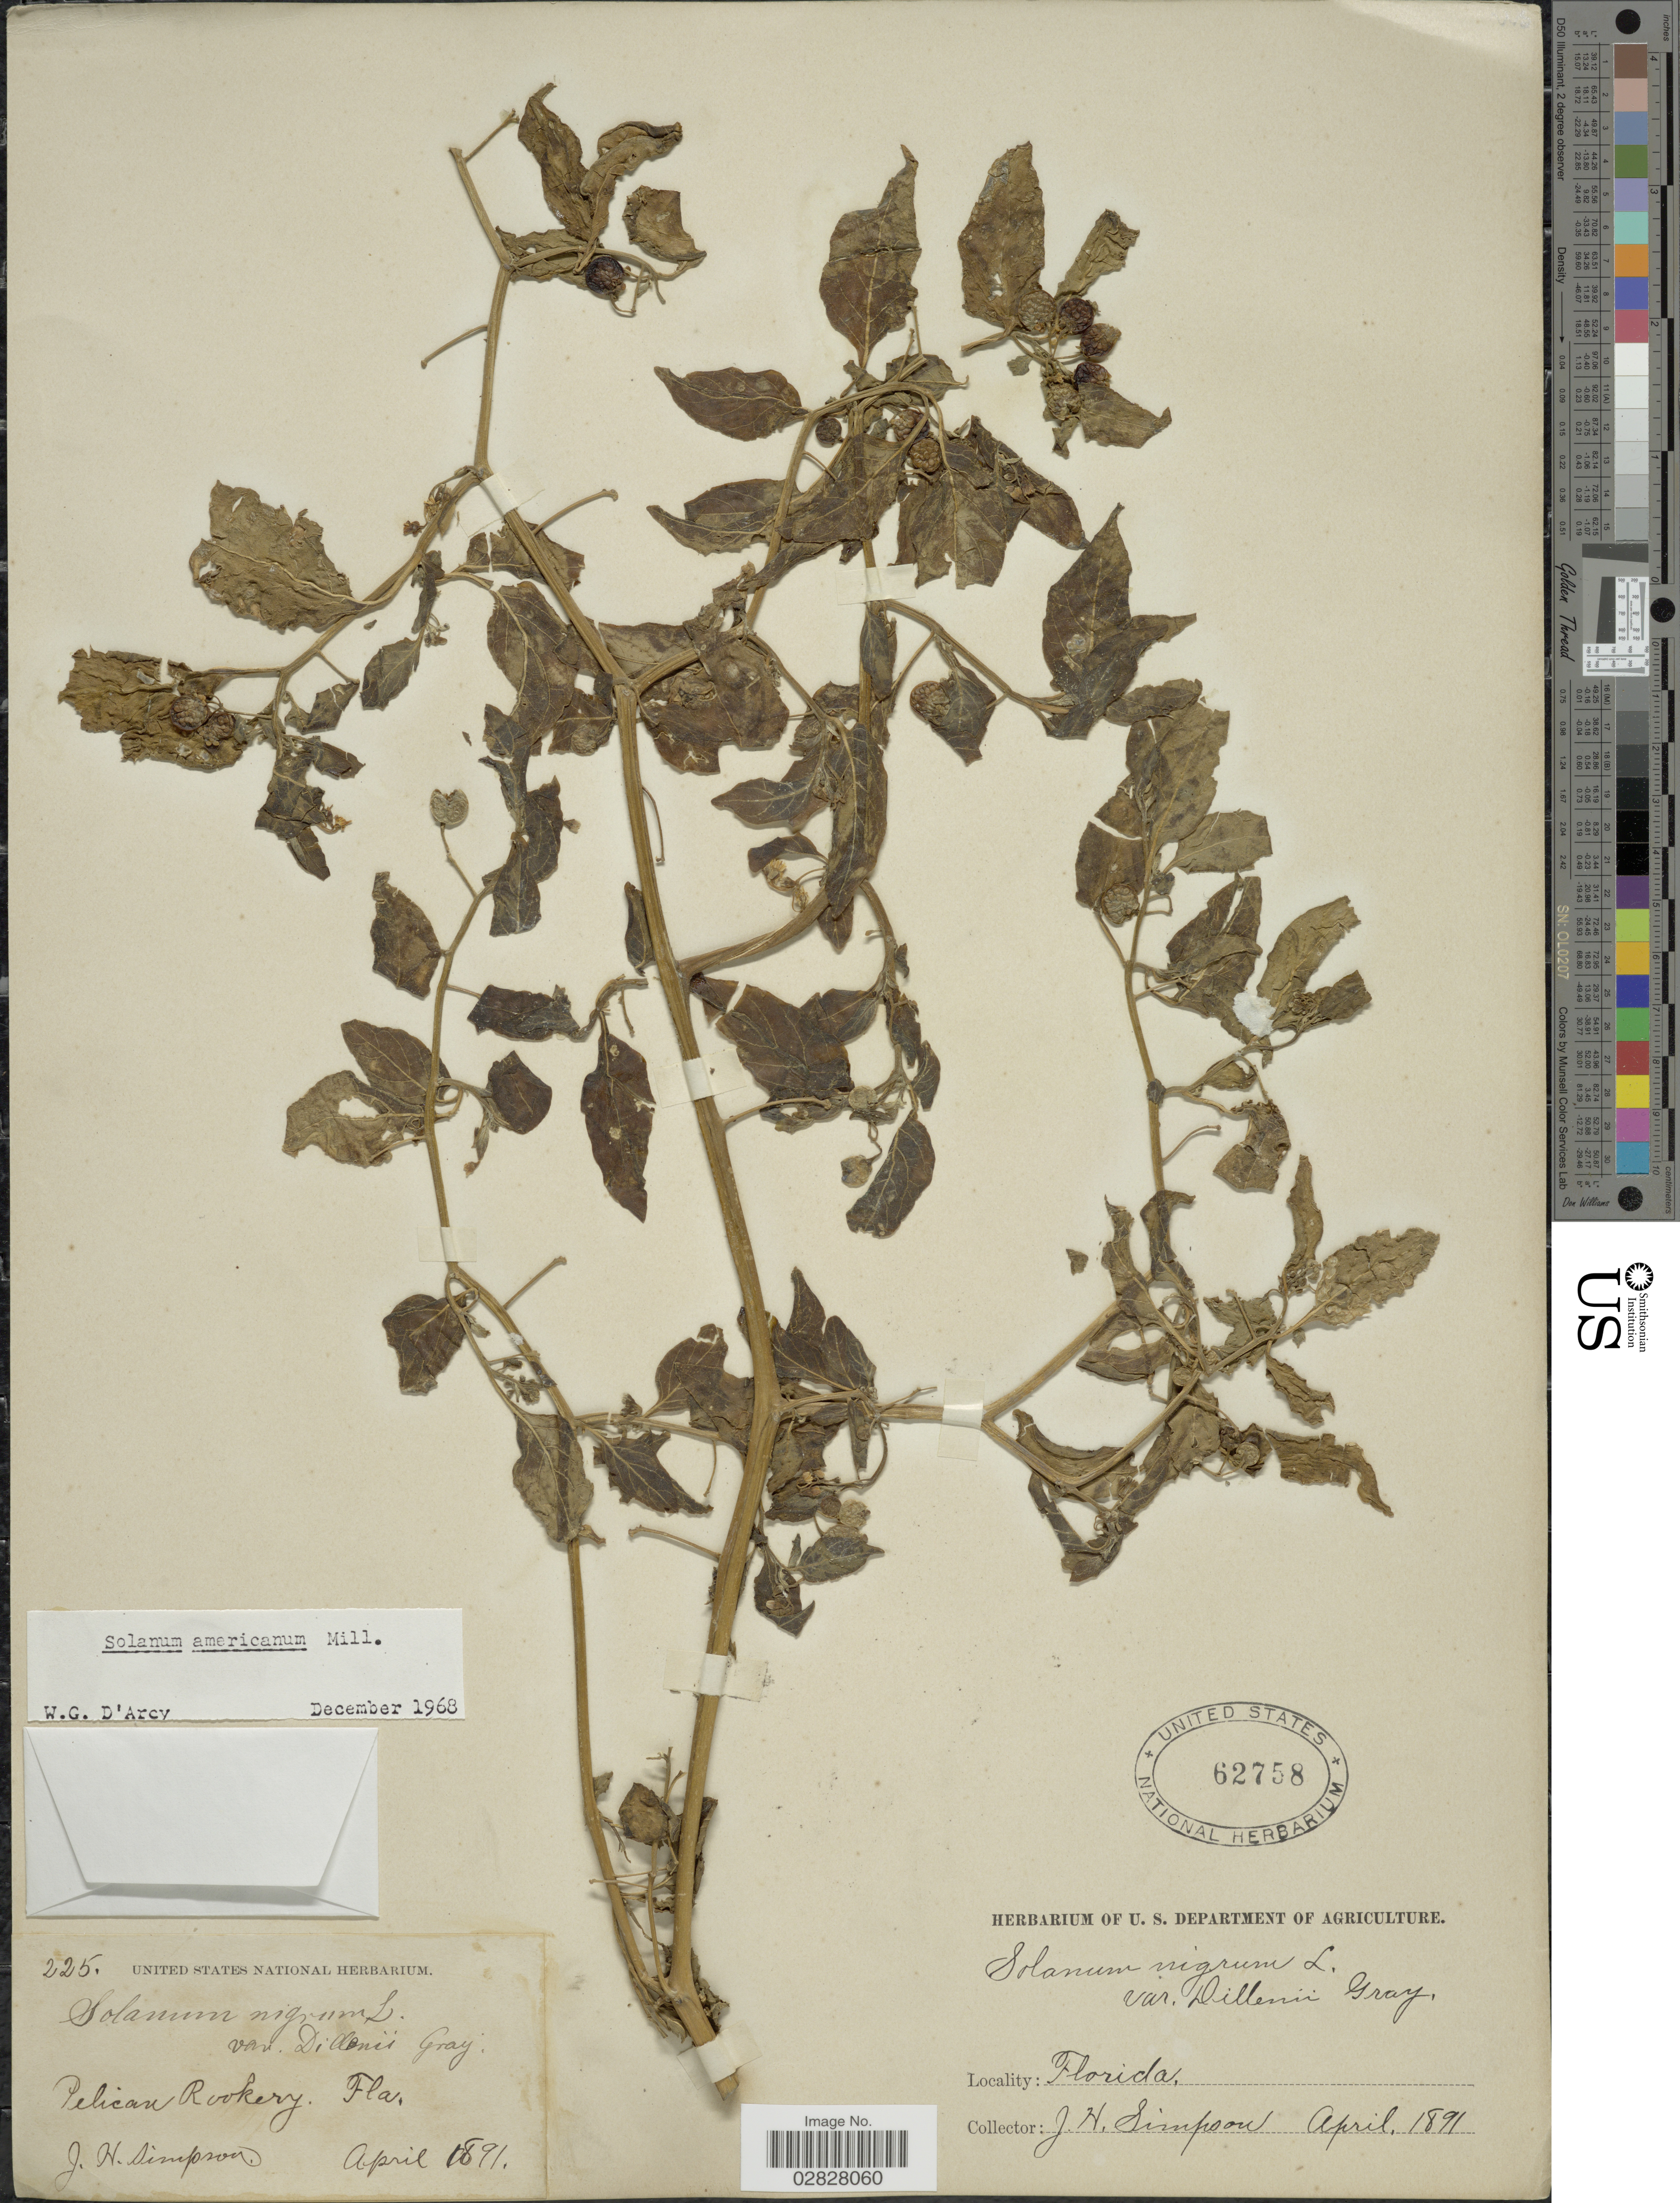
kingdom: Plantae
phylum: Tracheophyta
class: Magnoliopsida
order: Solanales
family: Solanaceae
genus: Solanum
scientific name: Solanum americanum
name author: Mill.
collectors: J. H. Simpson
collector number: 225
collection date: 1891-04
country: United States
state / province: Florida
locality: Pelican Rookery.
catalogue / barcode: US 62758